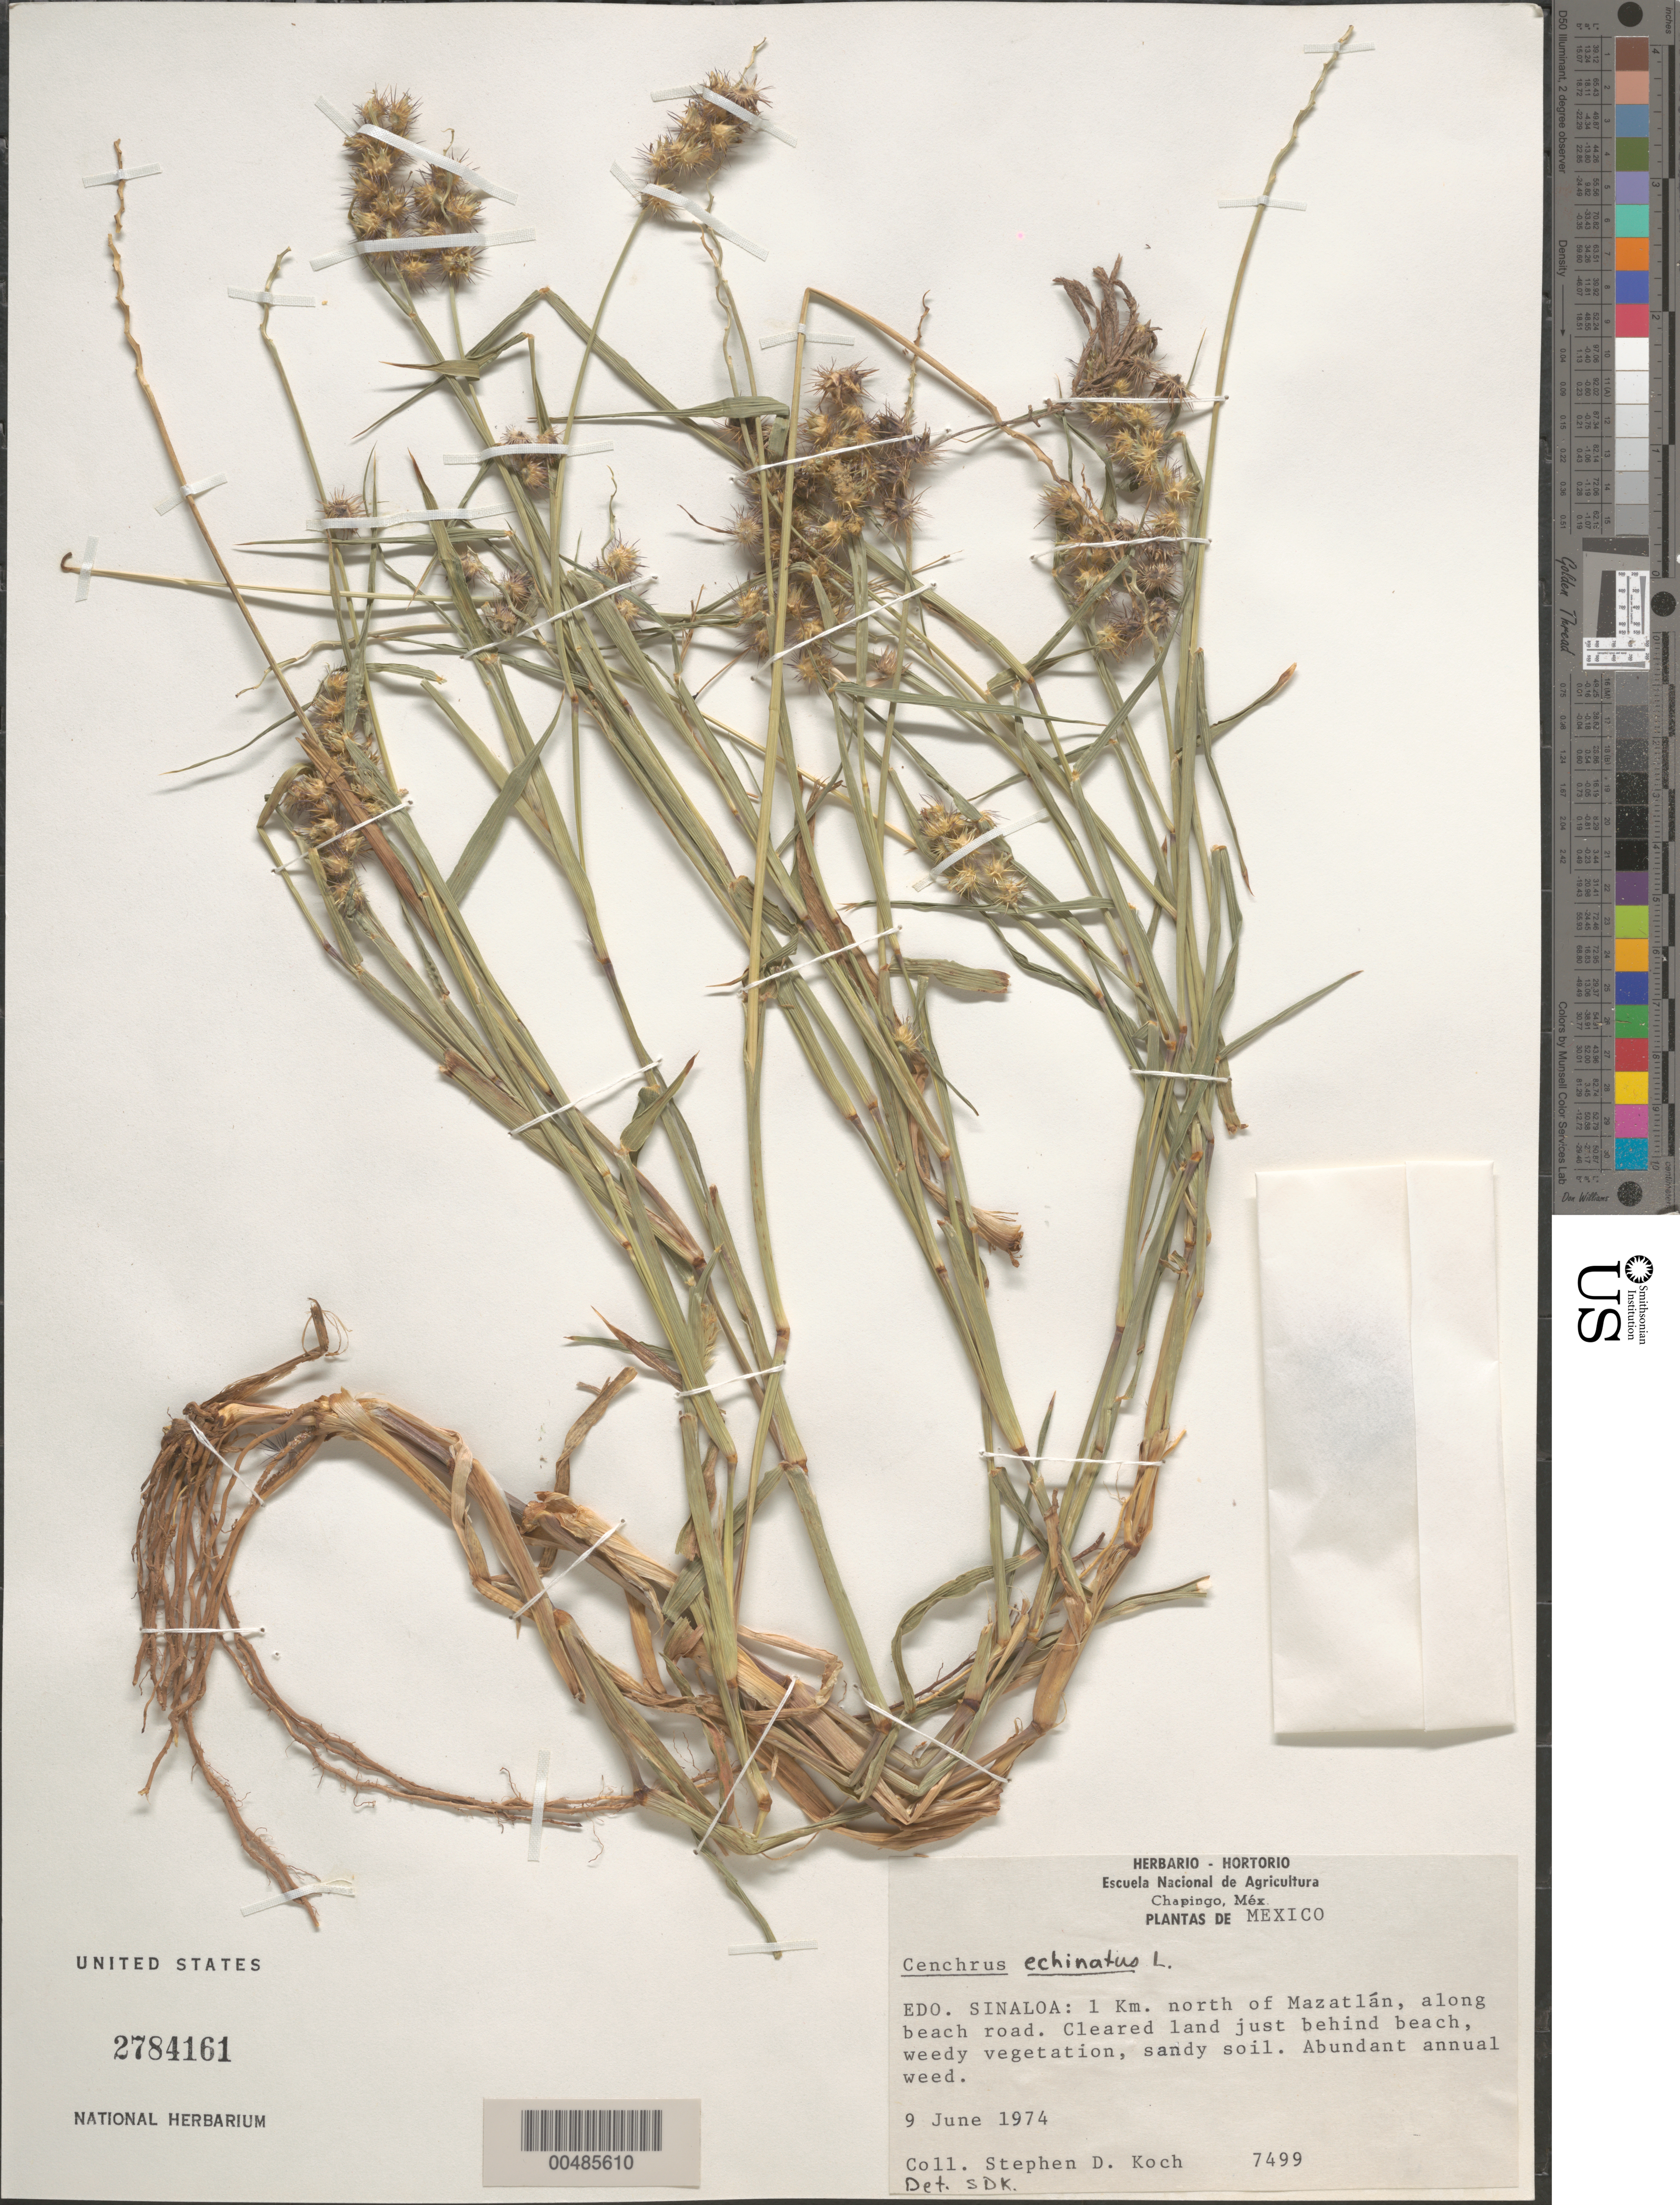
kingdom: Plantae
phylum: Tracheophyta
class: Liliopsida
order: Poales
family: Poaceae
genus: Cenchrus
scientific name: Cenchrus echinatus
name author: L.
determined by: Koch, S. D.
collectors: S. D. Koch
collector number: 7499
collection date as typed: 9 Jun 1974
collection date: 1974-06-09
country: Mexico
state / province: Sinaloa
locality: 1 km N of Mazatlán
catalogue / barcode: US 2784161